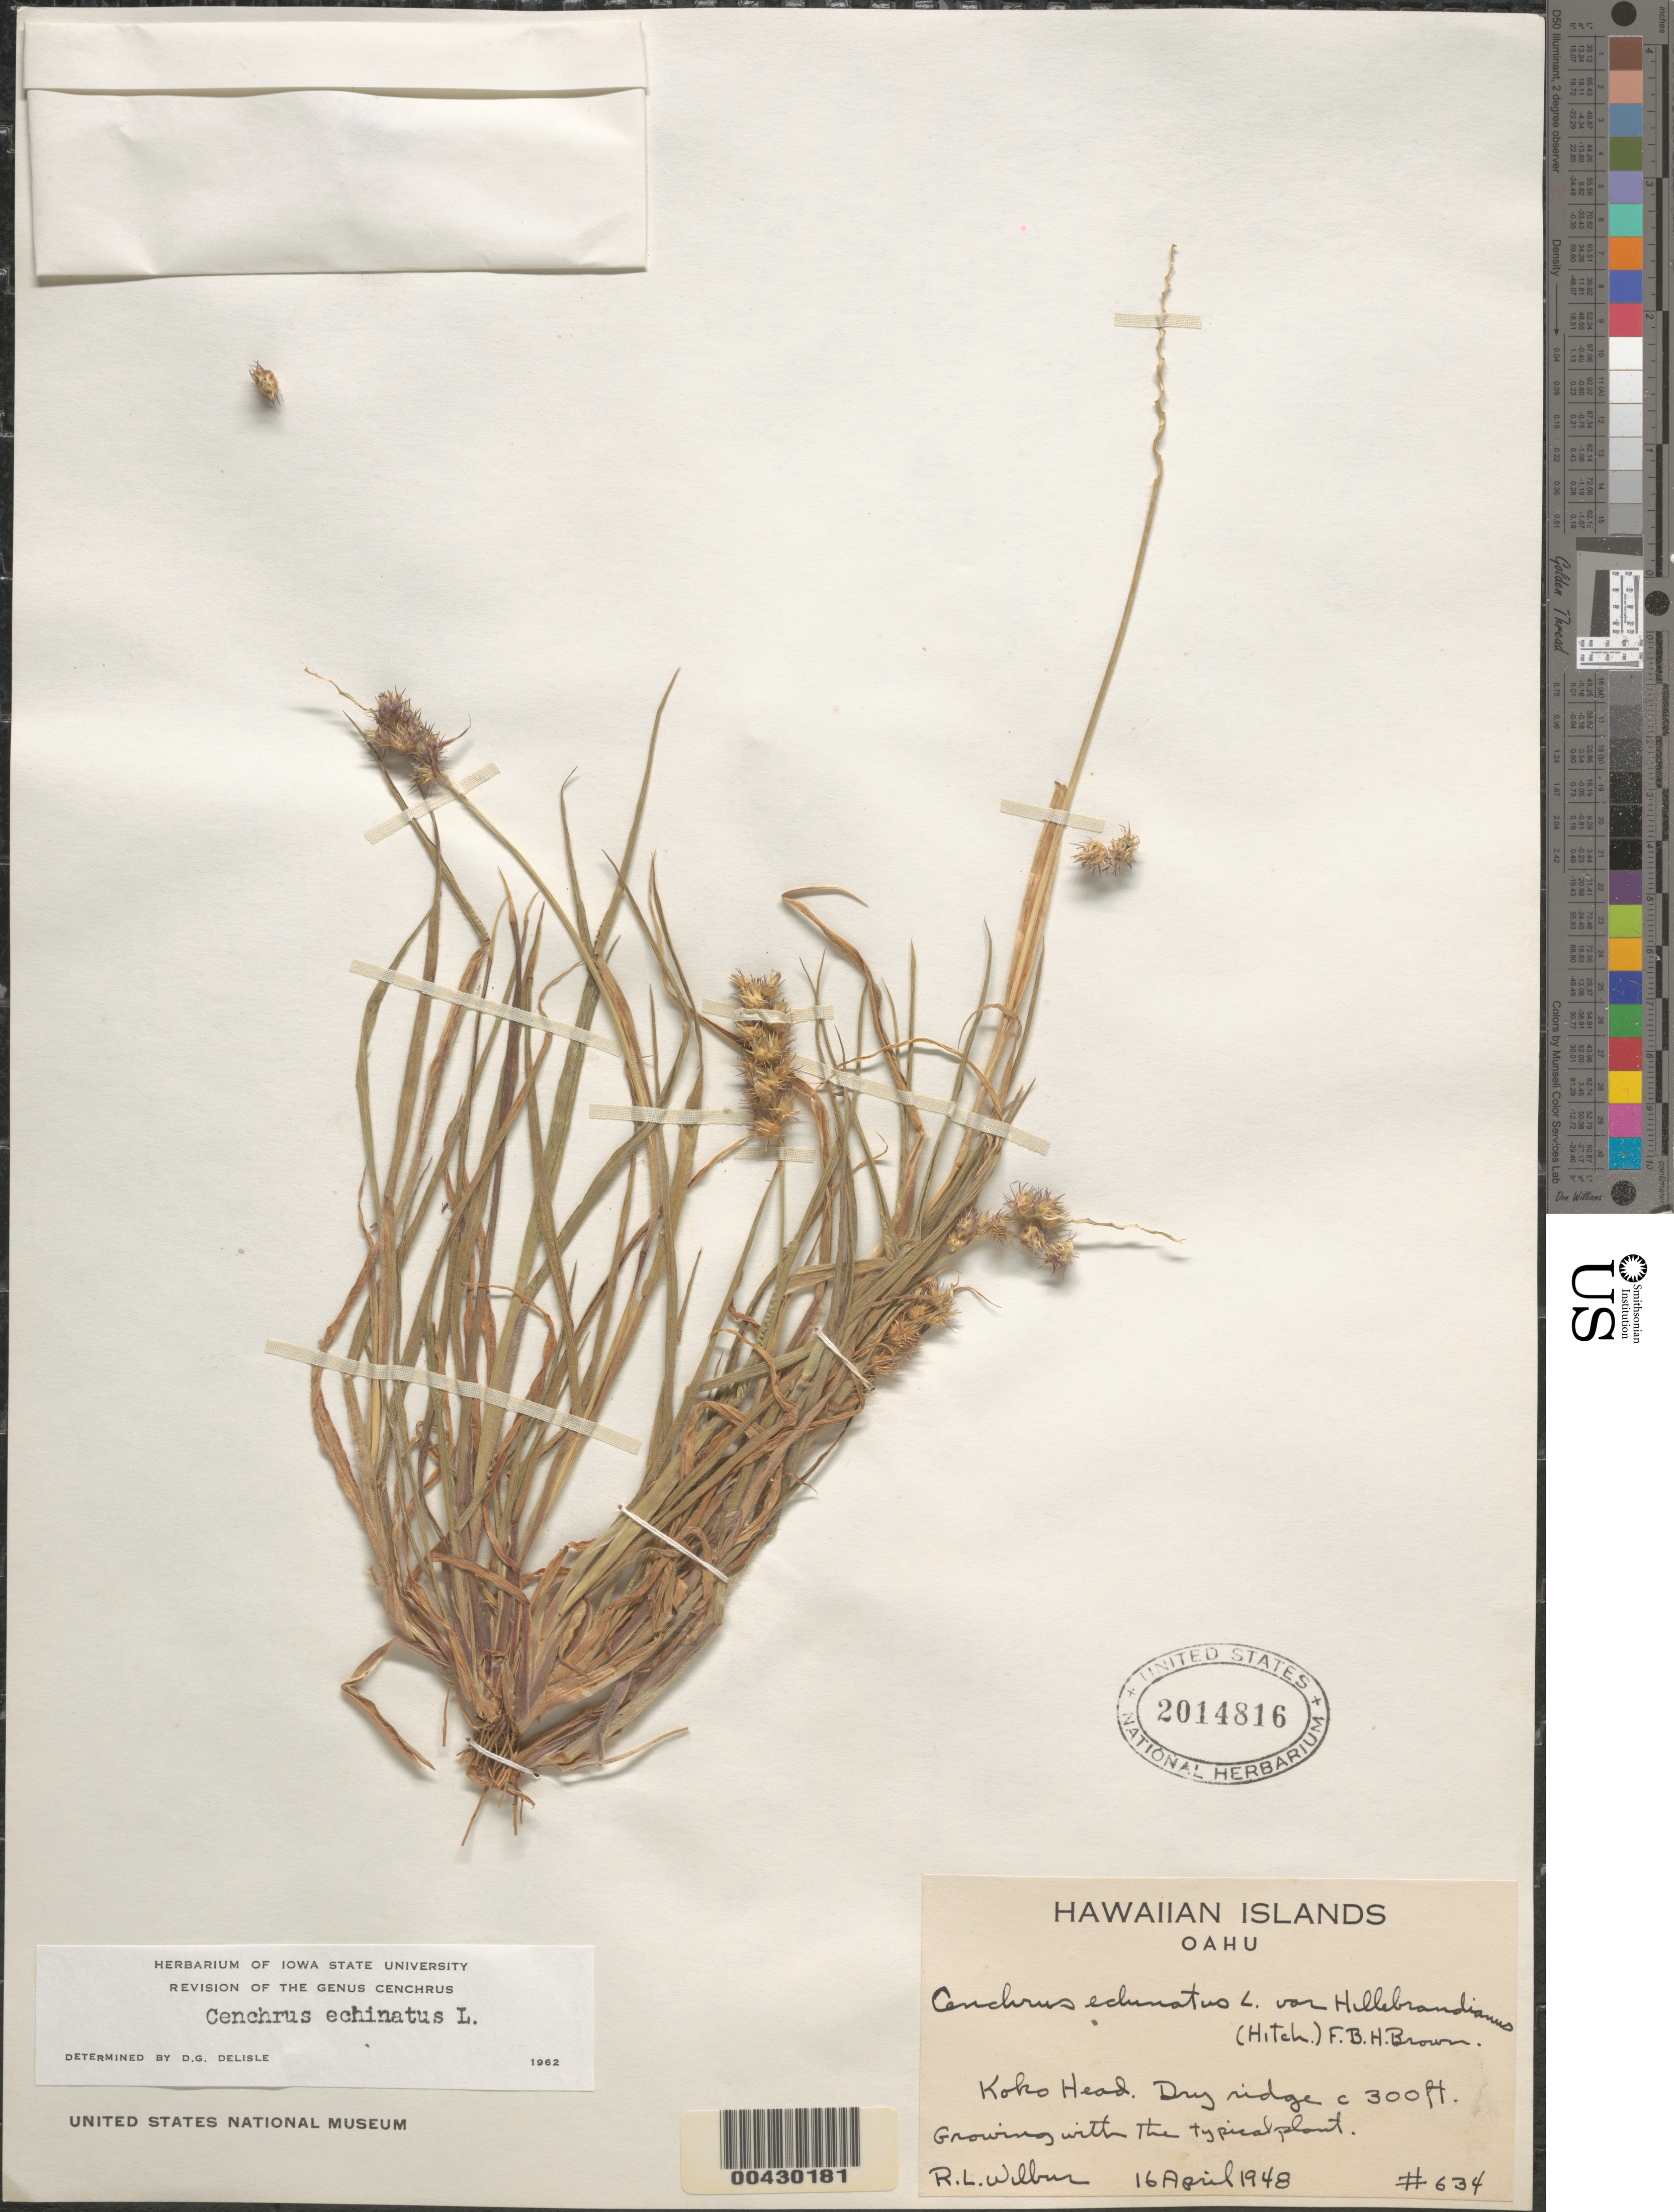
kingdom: Plantae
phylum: Tracheophyta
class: Liliopsida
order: Poales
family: Poaceae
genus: Cenchrus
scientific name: Cenchrus echinatus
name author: L.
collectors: R. L. Wilbur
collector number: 634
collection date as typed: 16 Apr 1948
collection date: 1948-04-16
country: United States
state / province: Hawaii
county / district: Honolulu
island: Oahu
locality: Koko Head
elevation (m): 91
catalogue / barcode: US 2014816